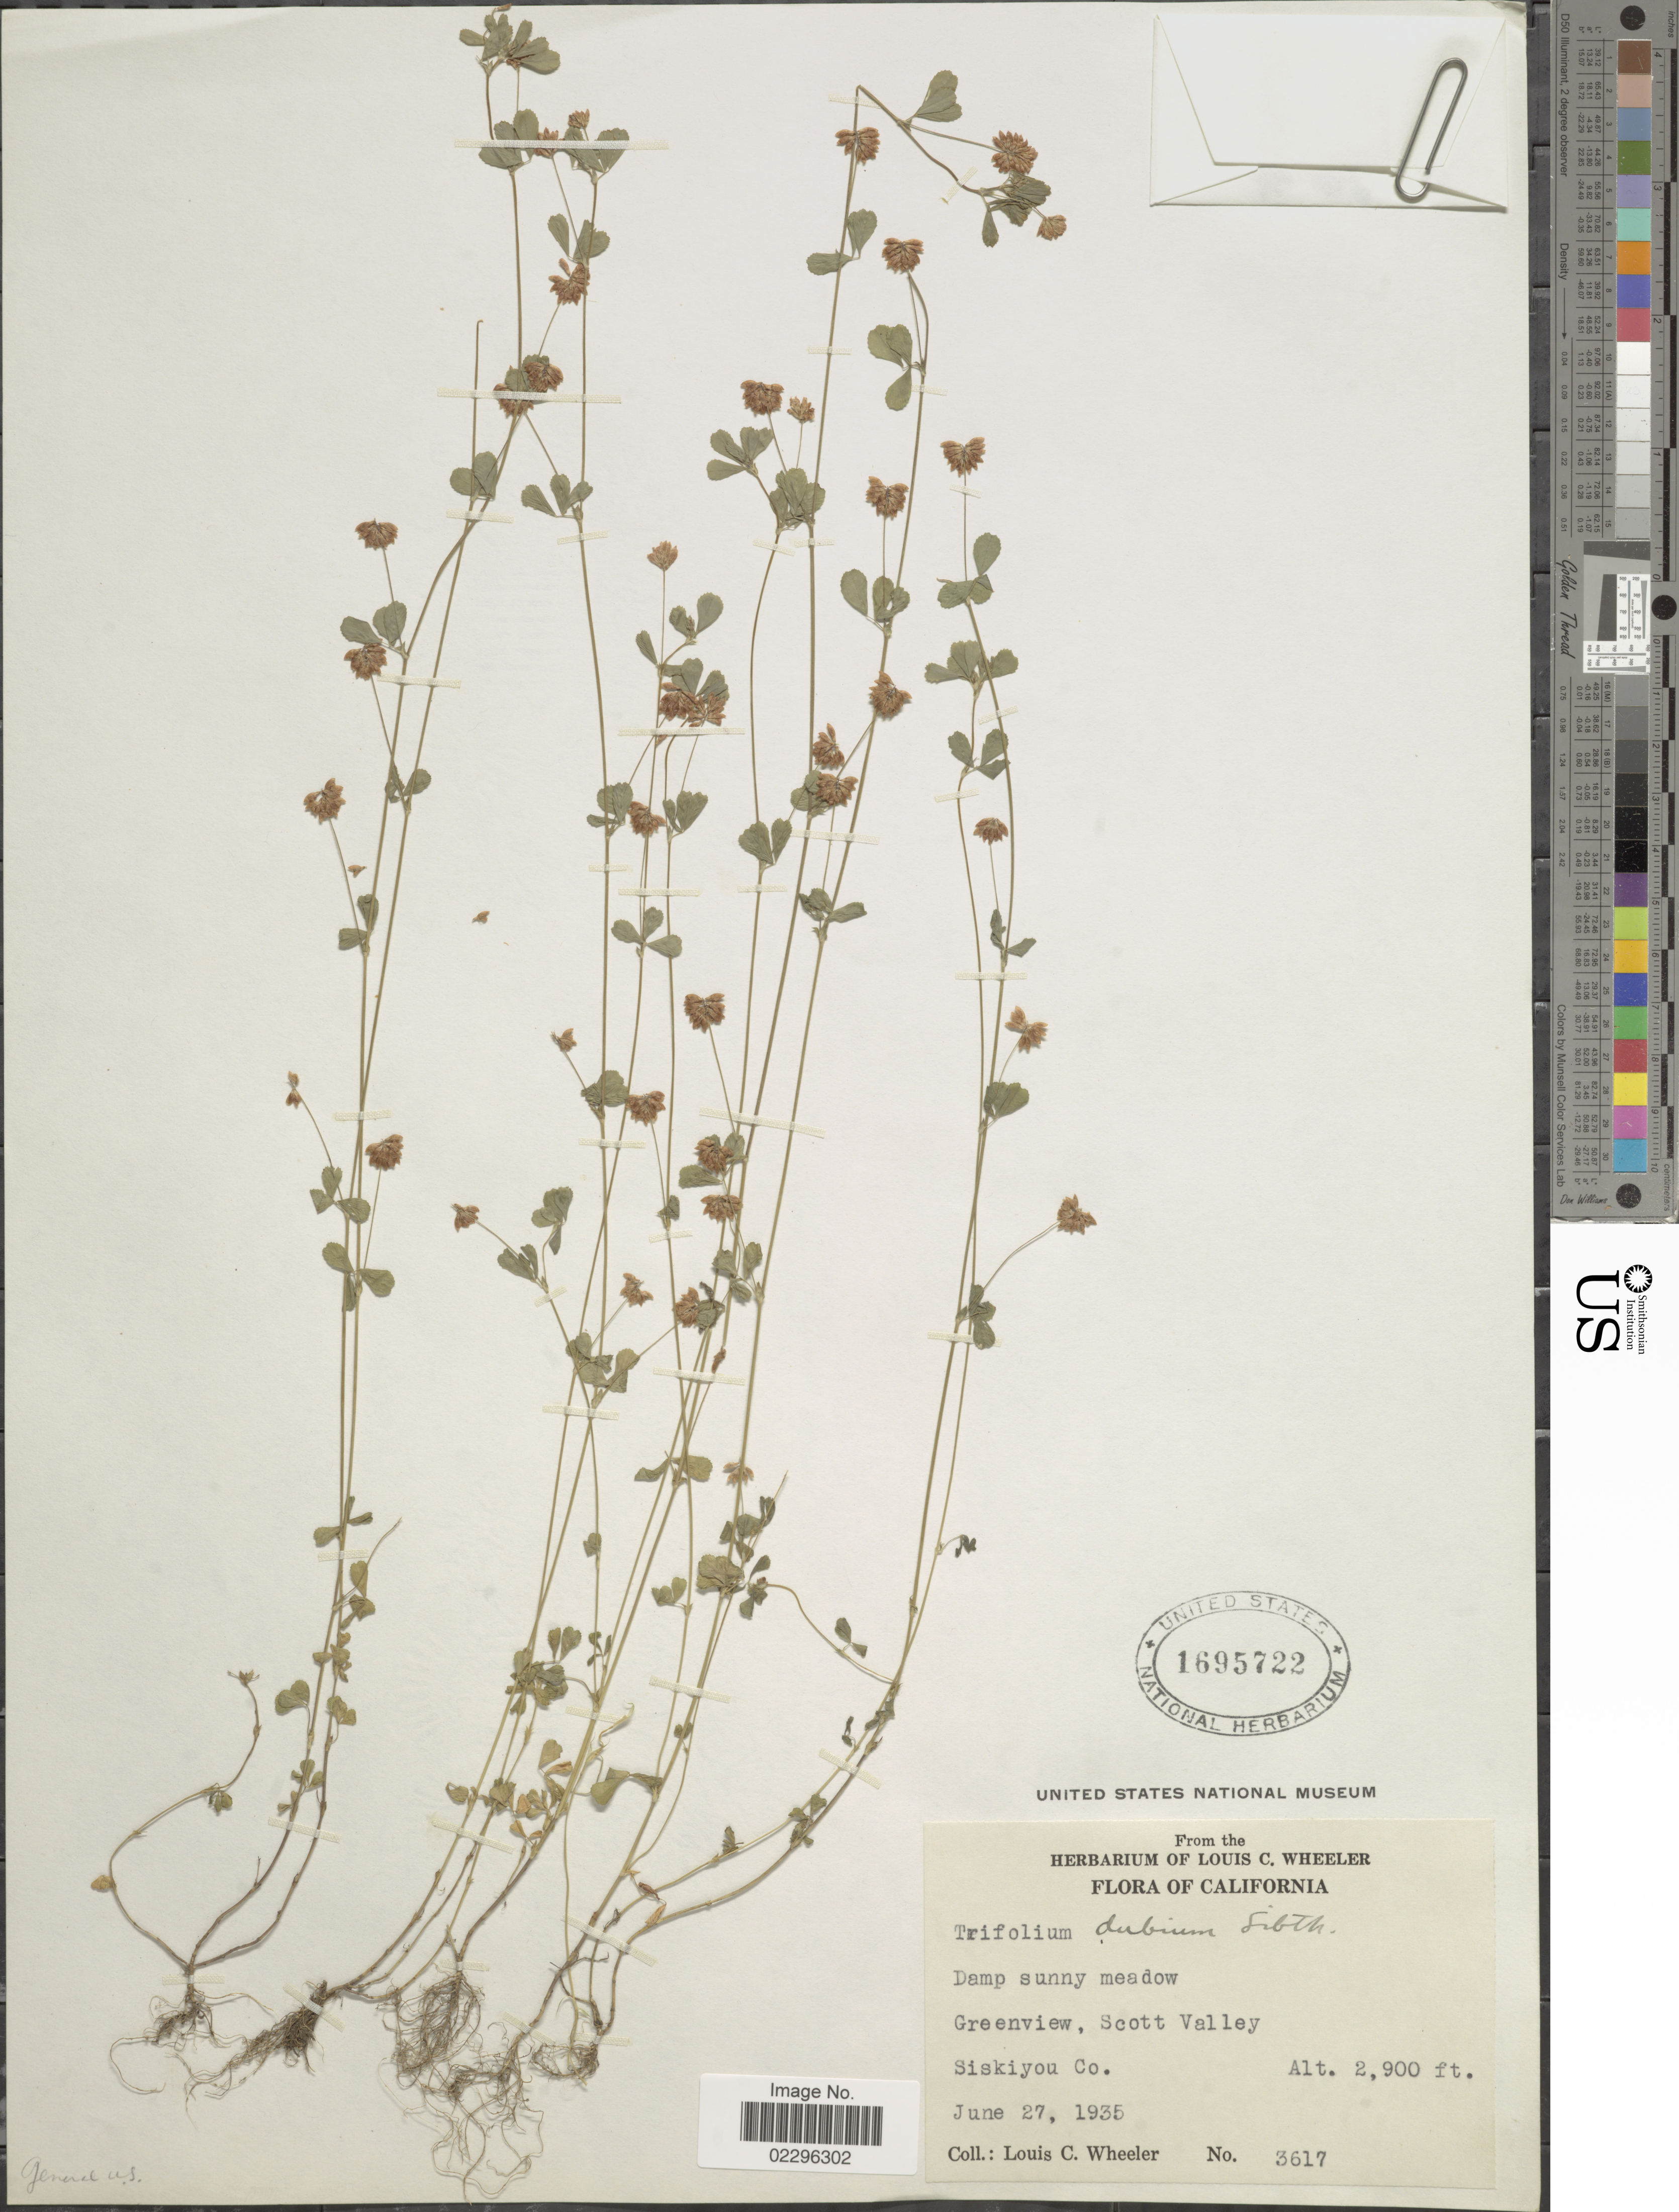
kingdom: Plantae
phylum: Tracheophyta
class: Magnoliopsida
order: Fabales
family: Fabaceae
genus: Trifolium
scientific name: Trifolium dubium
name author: Sibth.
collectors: L. C. Wheeler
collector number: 3617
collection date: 1935-06-27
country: United States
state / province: California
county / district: Siskiyou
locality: Greenview, Scott Valley. Siskiyou Co.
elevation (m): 884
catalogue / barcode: US 1695722